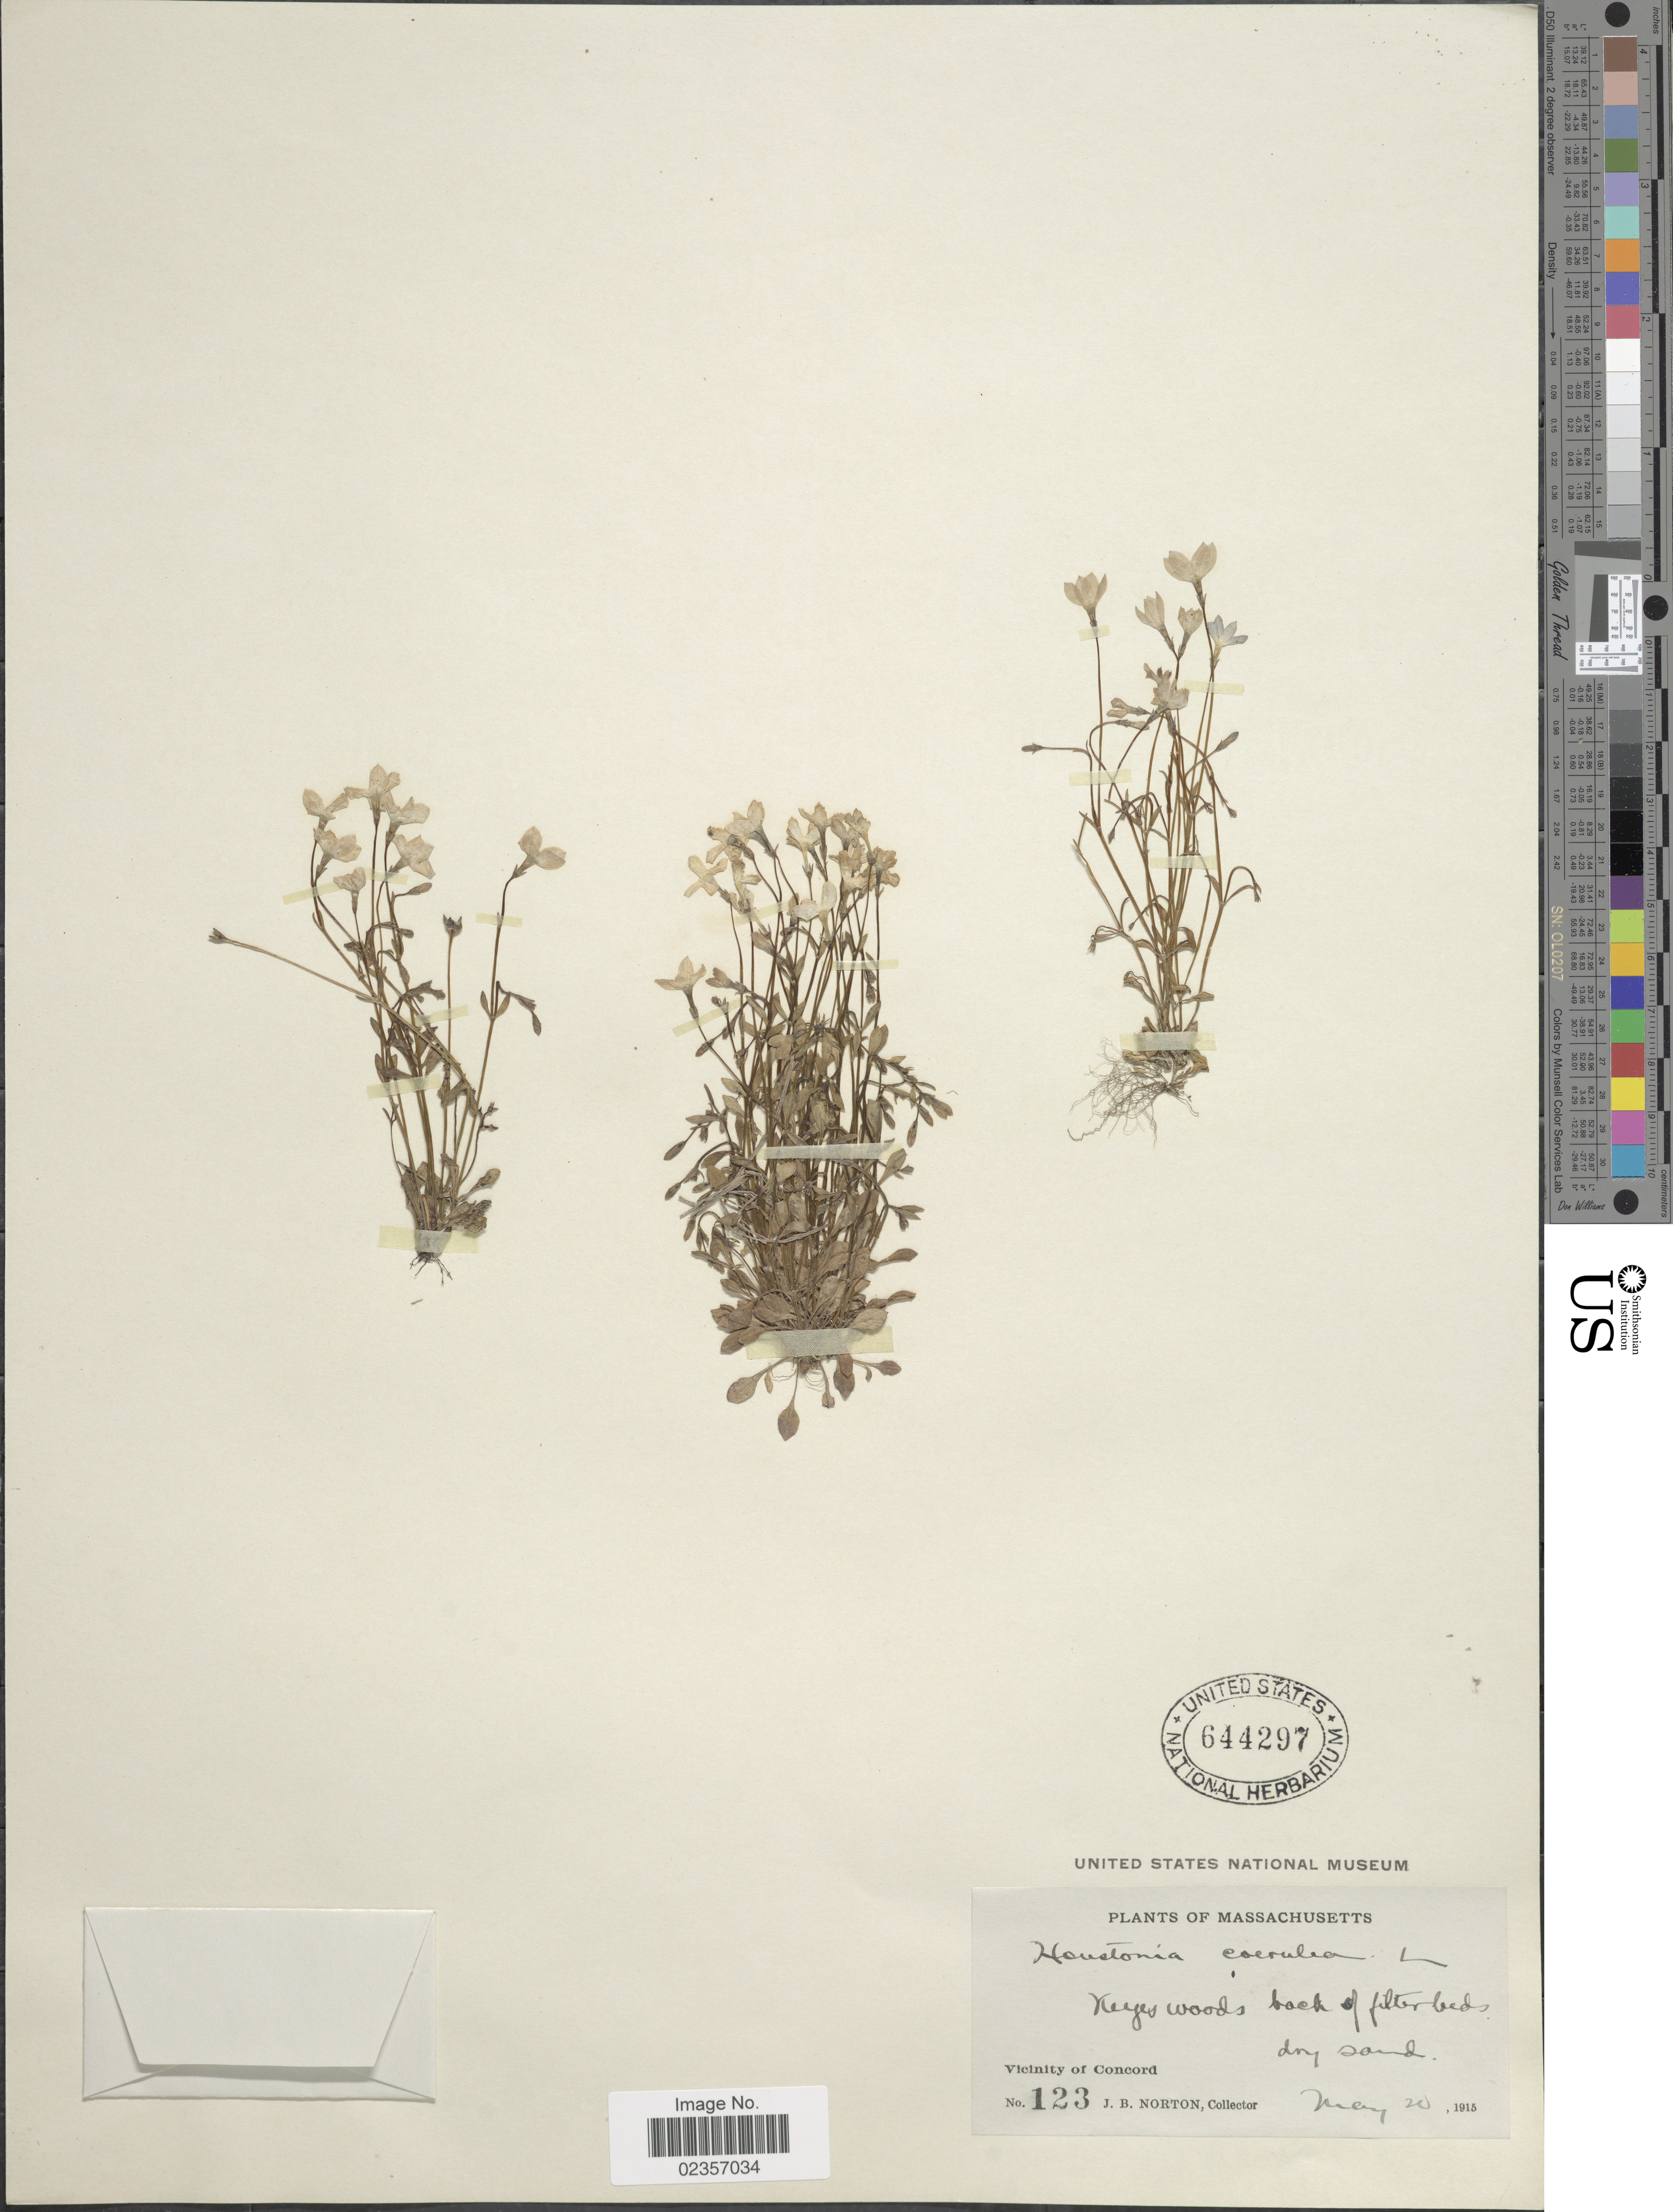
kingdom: Plantae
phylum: Tracheophyta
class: Magnoliopsida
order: Gentianales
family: Rubiaceae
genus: Houstonia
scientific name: Houstonia caerulea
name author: L.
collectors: J. B. Norton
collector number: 123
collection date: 1915-05-20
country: United States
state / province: Massachusetts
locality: Keyes woods back of filter beds, Vicinity of Concord.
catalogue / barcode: US 644297